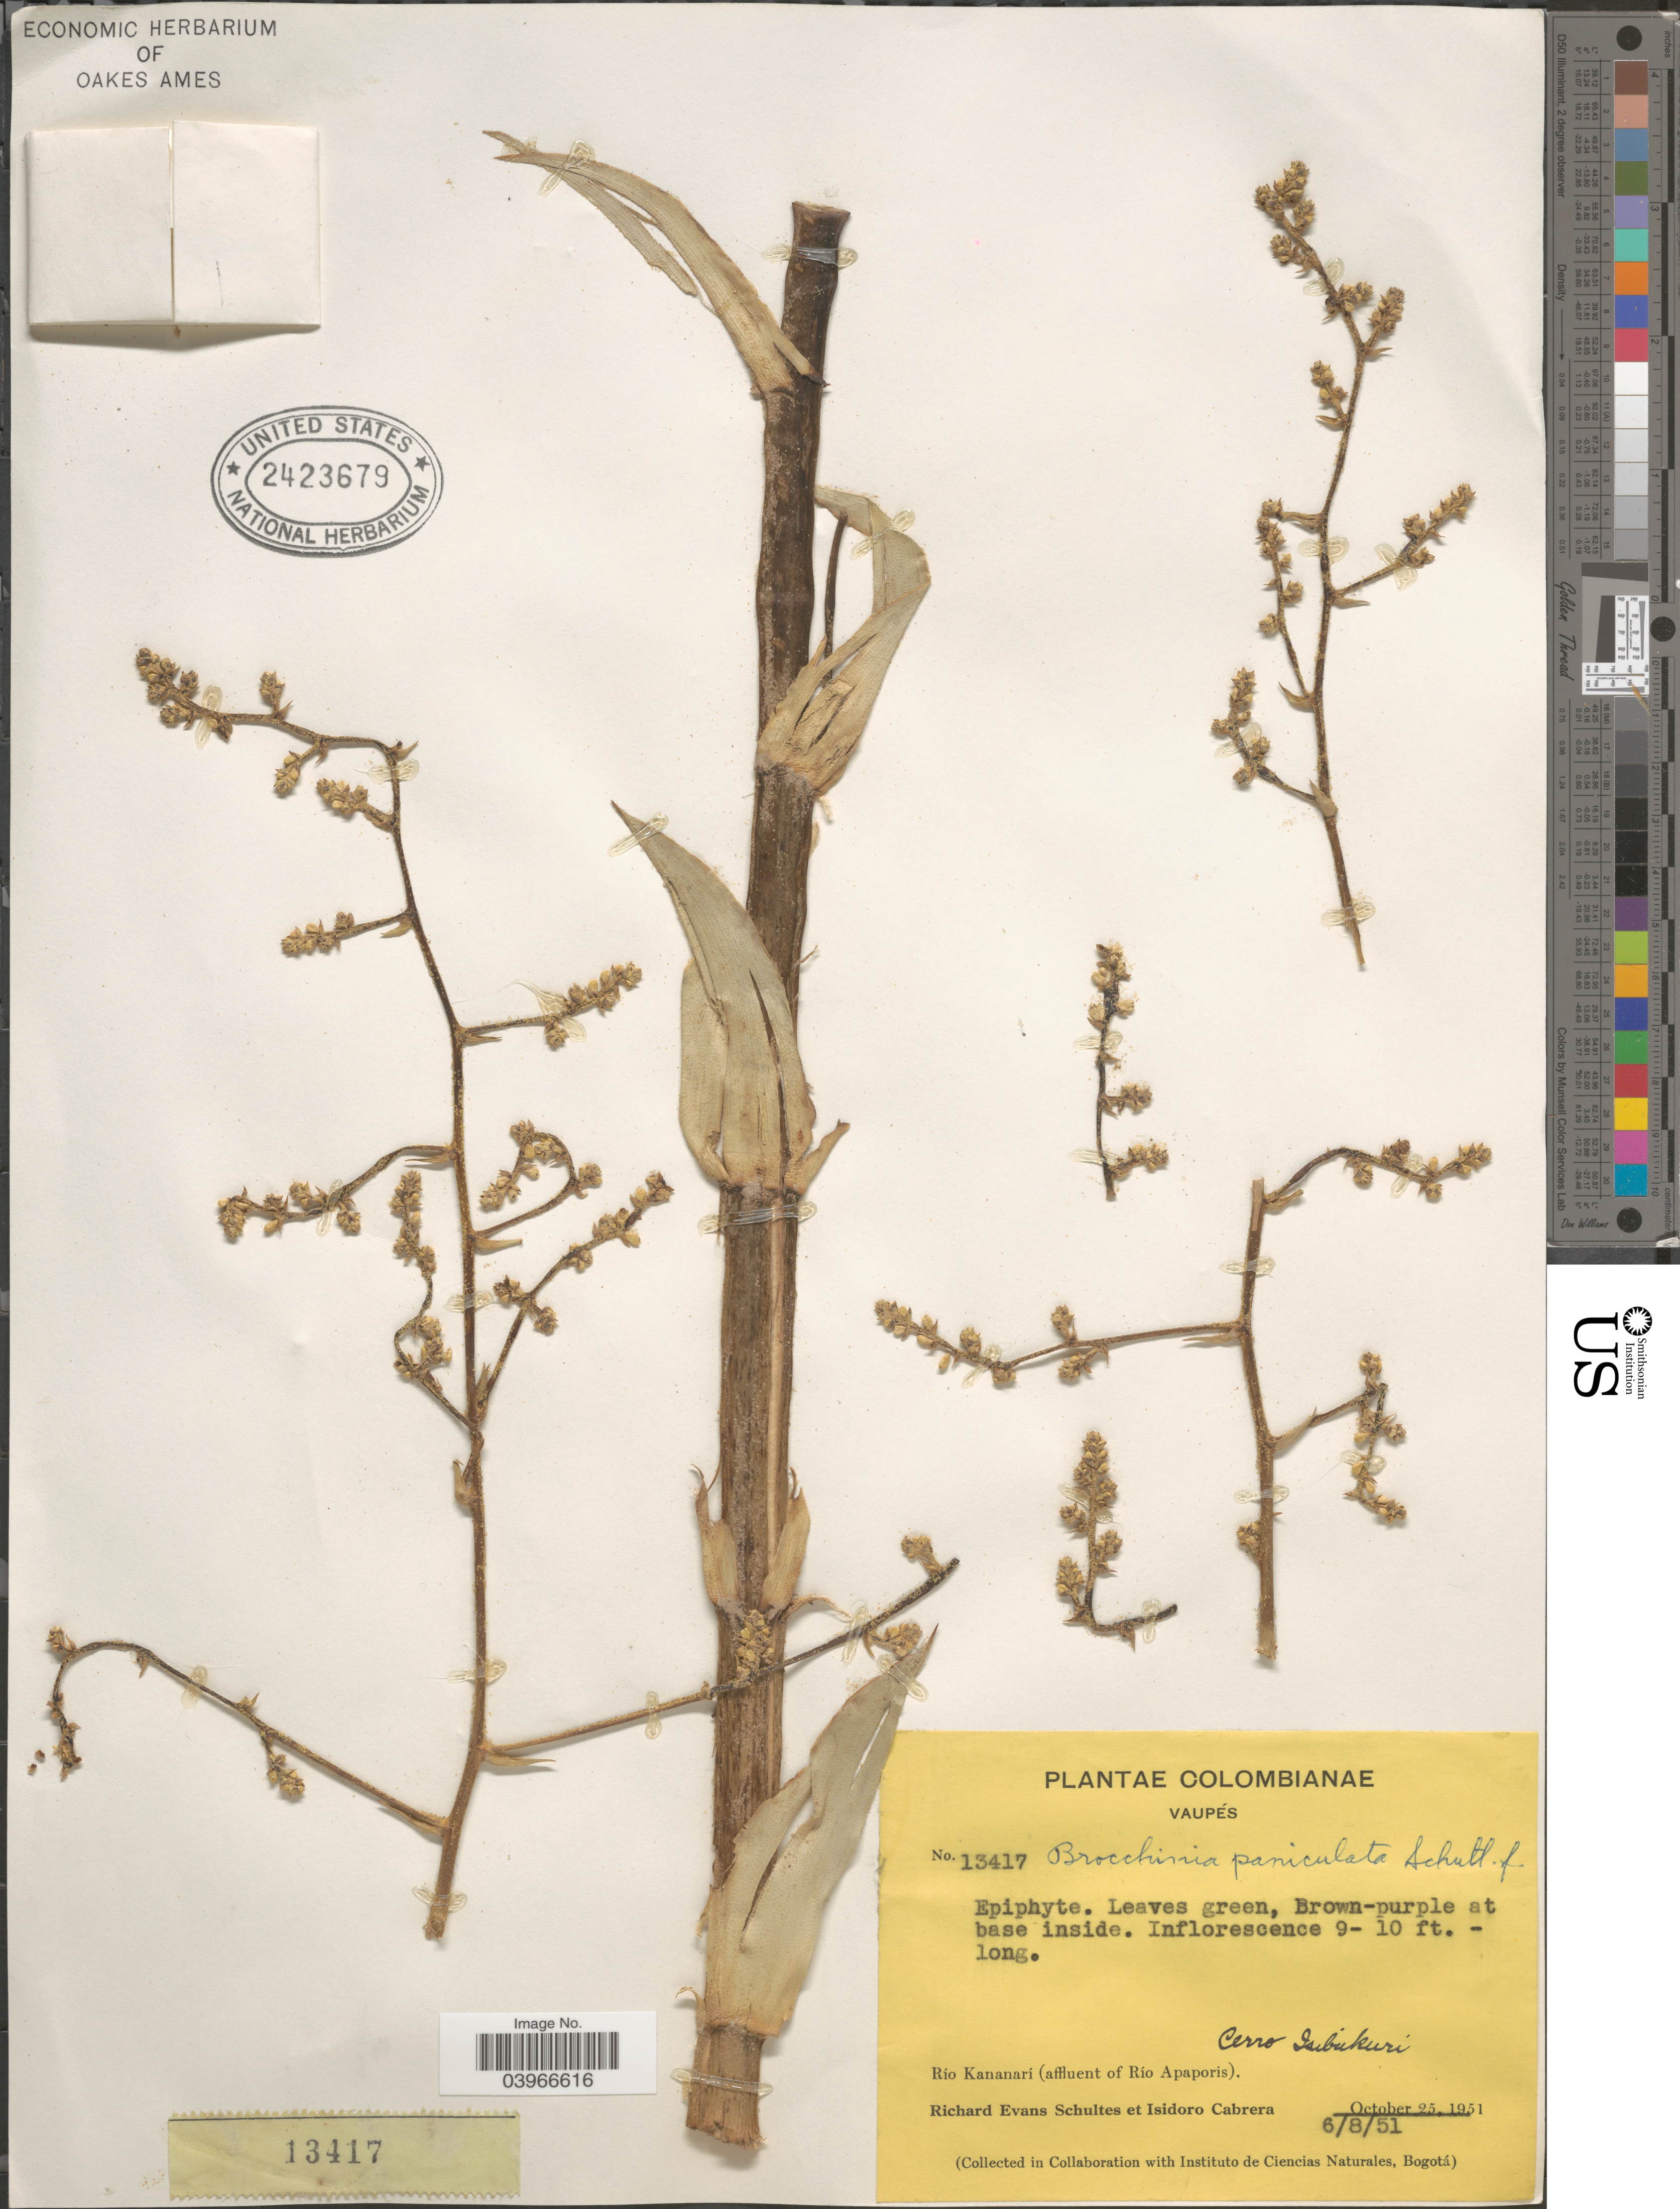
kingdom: Plantae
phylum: Tracheophyta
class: Liliopsida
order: Poales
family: Bromeliaceae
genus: Brocchinia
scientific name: Brocchinia paniculata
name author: Schult. f.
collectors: R. E. Schultes & I. Cabrera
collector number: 13417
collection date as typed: Transcribed d/m/y: 6/8/51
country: Colombia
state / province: Vaupés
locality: Río Kananarí (affluent of Río Apaporis). Cerro Isibukuri.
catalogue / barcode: US 2423679